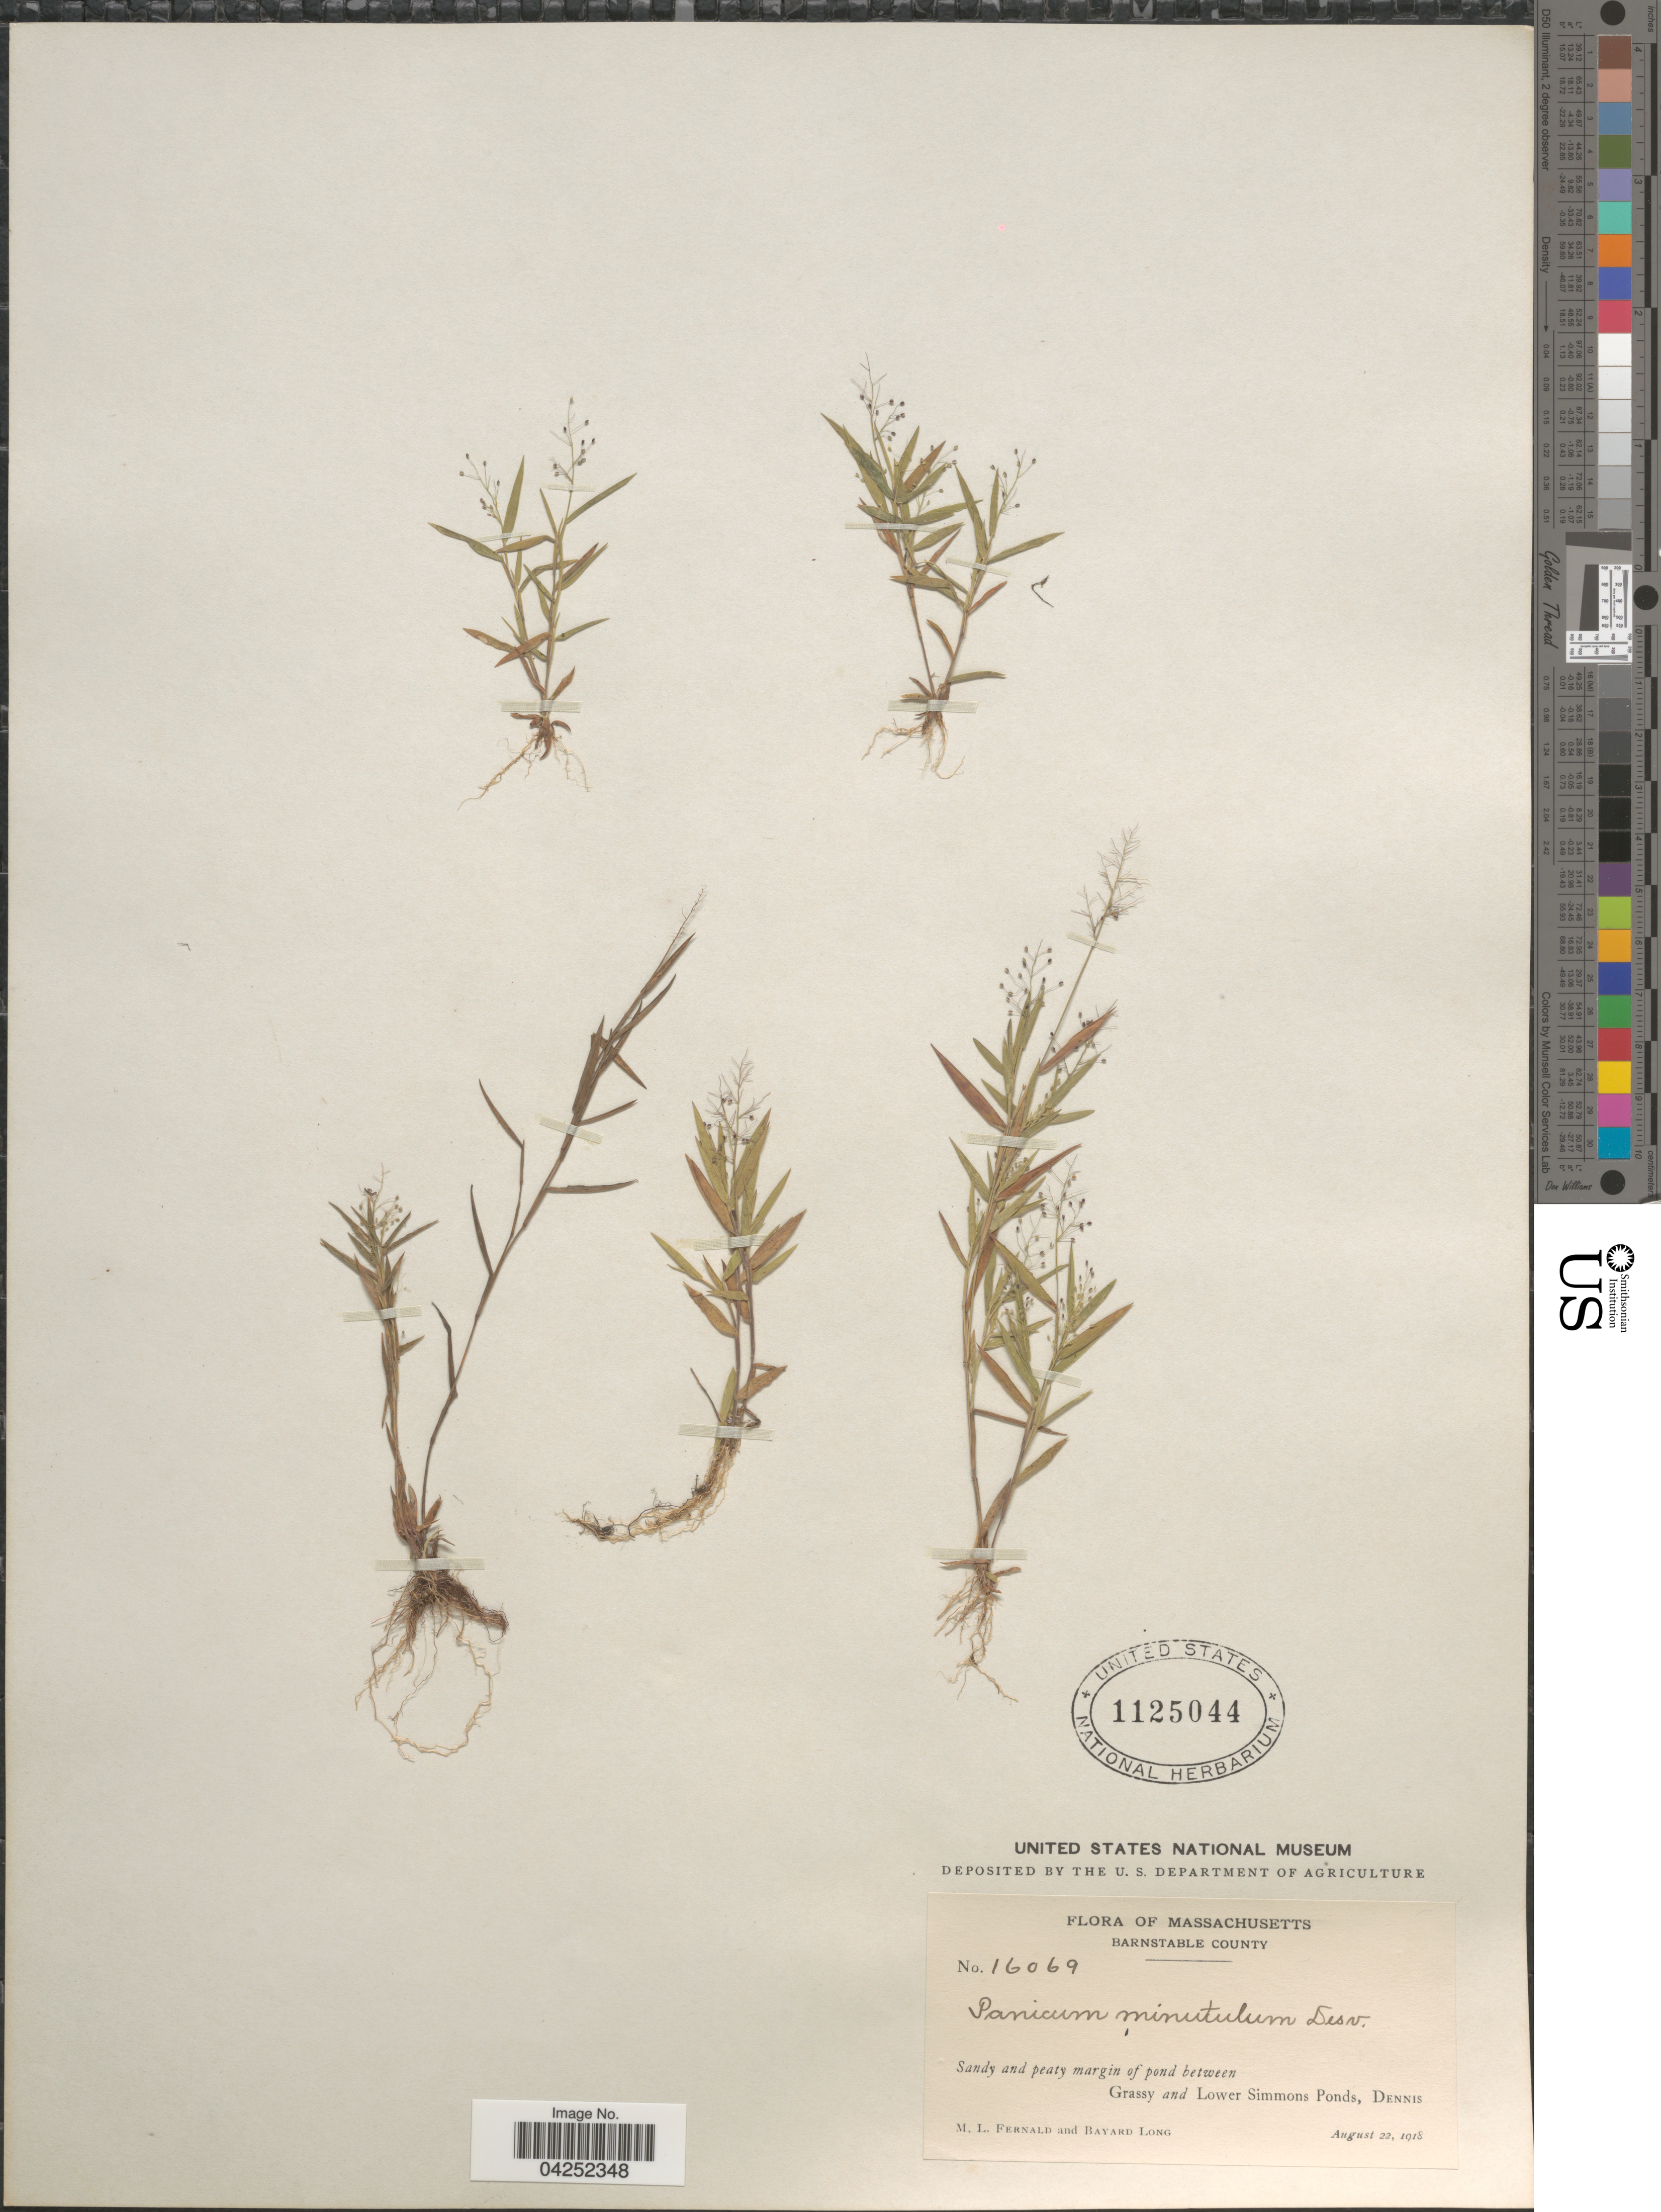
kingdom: Plantae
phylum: Tracheophyta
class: Liliopsida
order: Poales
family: Poaceae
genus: Dichanthelium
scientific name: Dichanthelium acuminatum var. longiligulatum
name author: (Nash) Gould & C.A. Clark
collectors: M. L. Fernald & B. Long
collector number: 16069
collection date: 1918-08-22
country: United States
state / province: Massachusetts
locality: Barnstable County. Sandy at peaty margin of pond between Grassy and Lower Simmons Ponds, Dennis.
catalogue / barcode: US 1125044